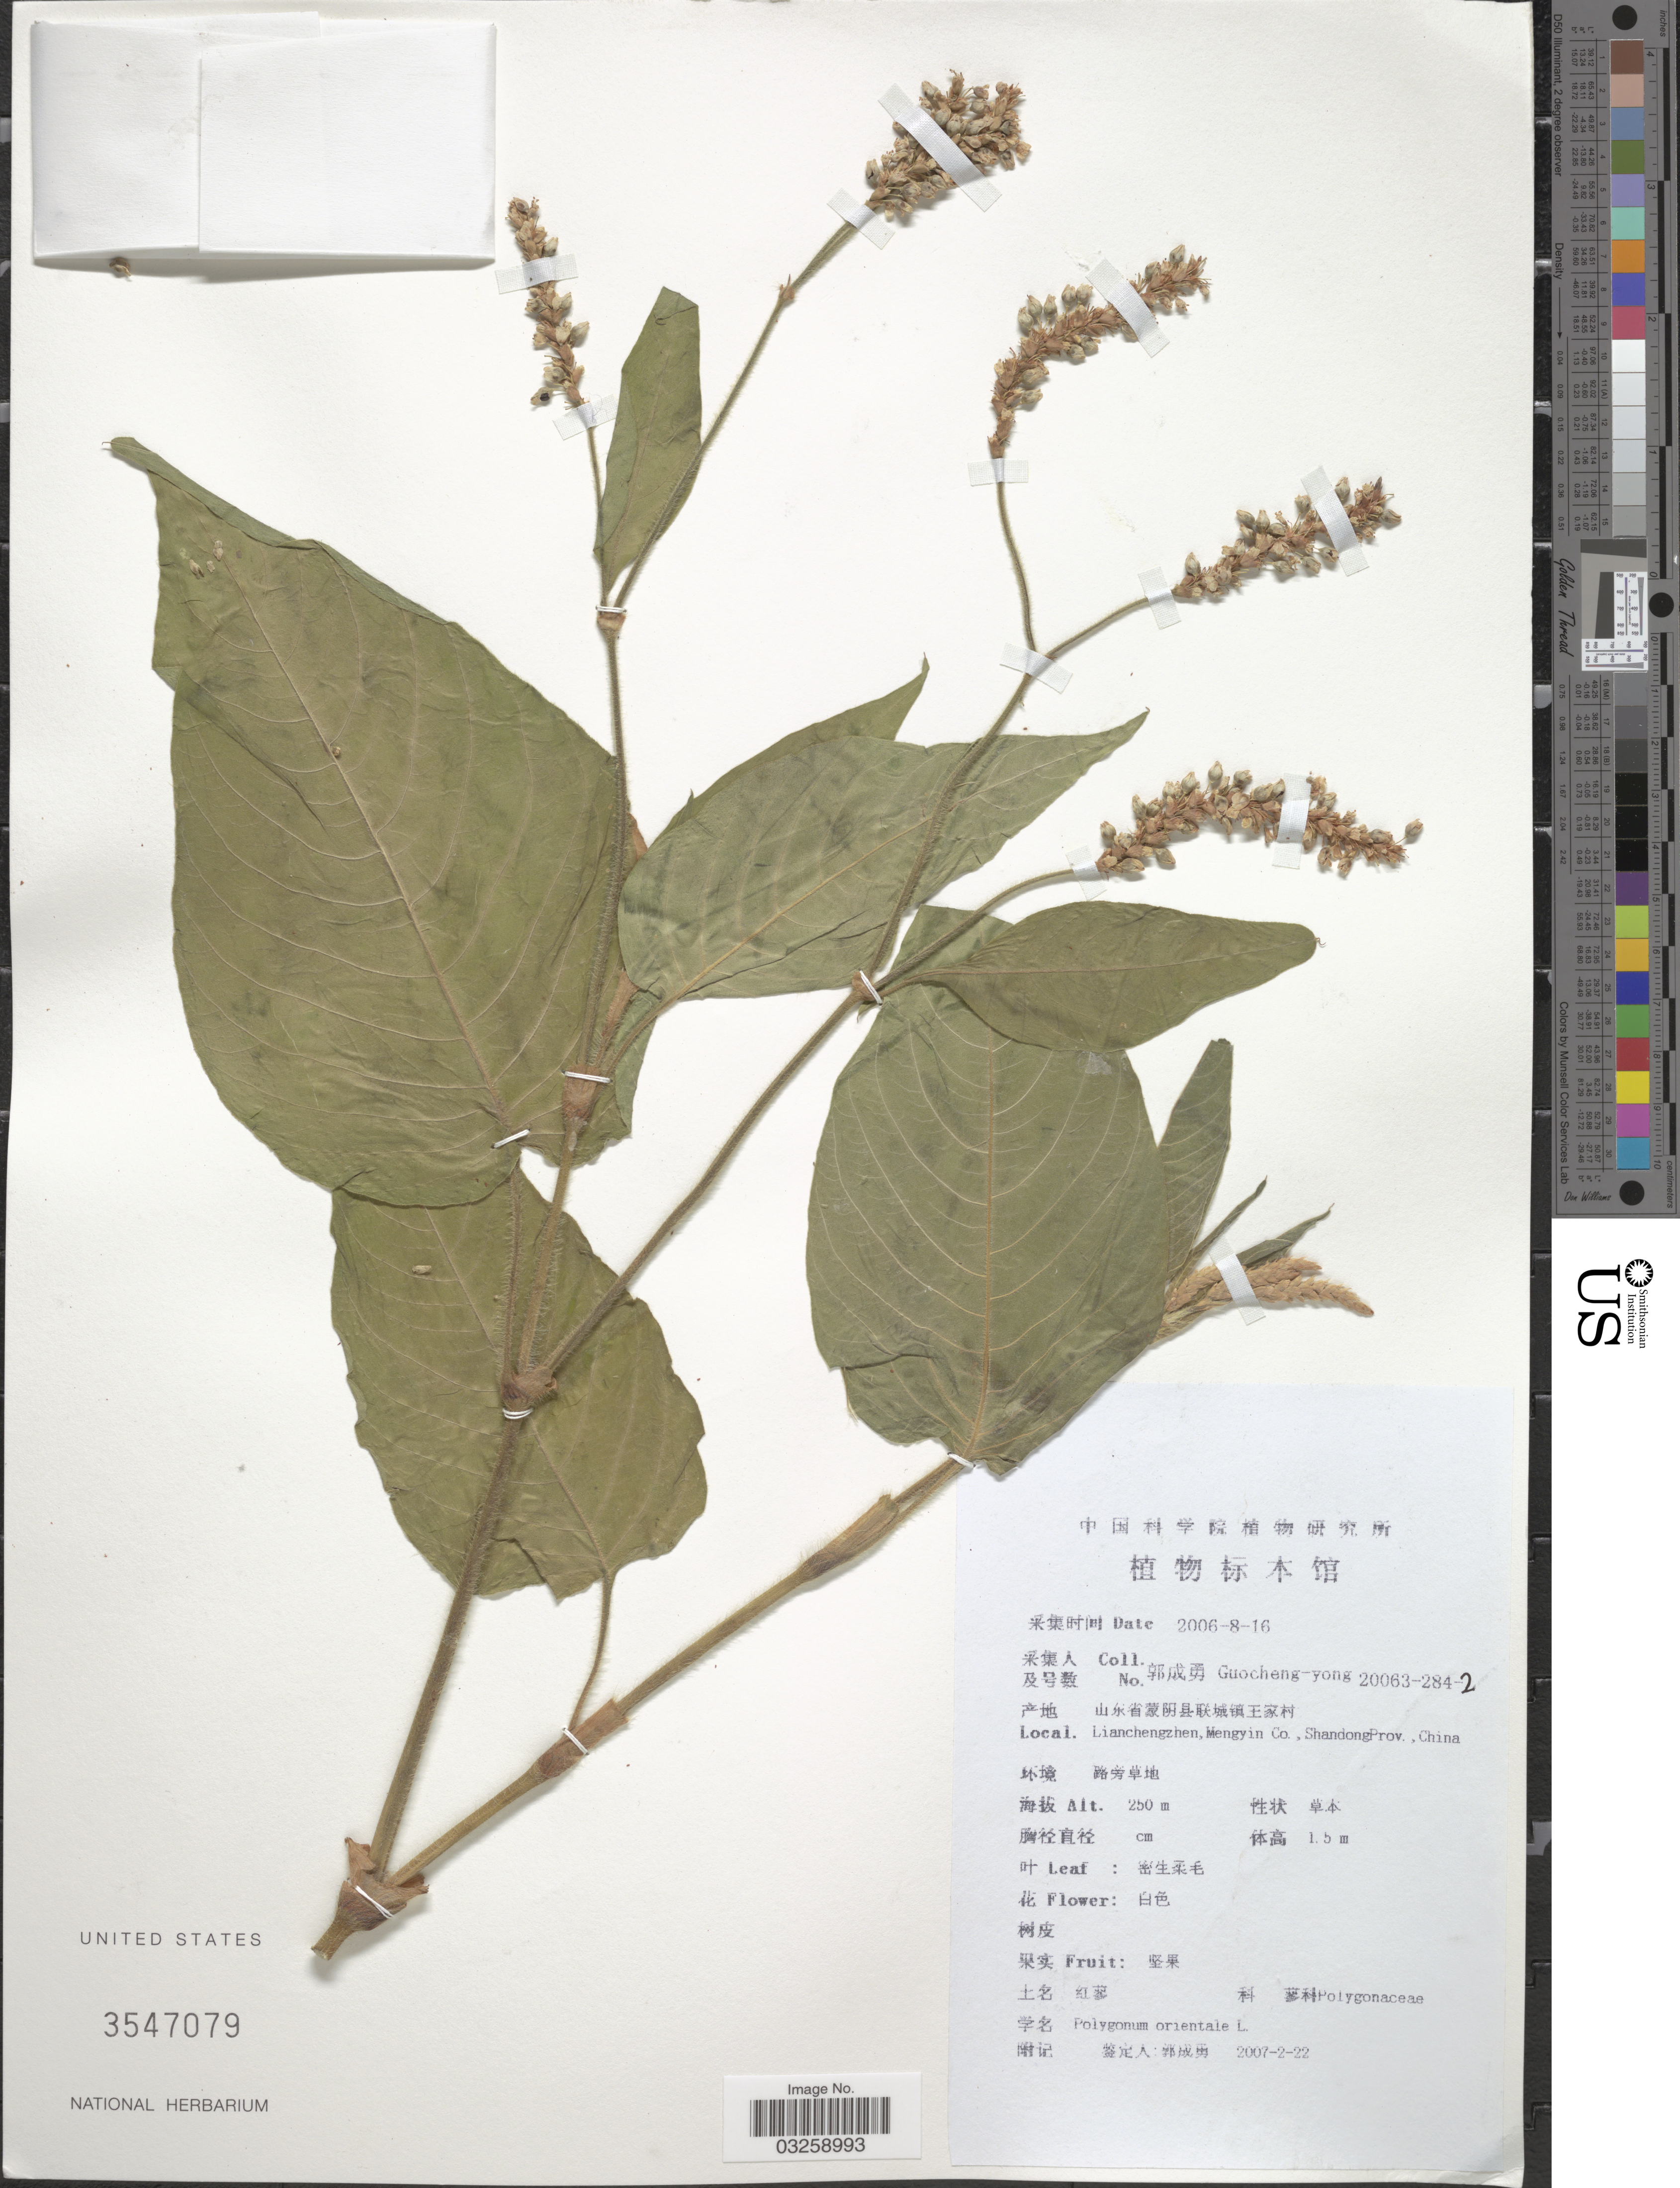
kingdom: Plantae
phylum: Tracheophyta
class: Magnoliopsida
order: Caryophyllales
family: Polygonaceae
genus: Polygonum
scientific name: Polygonum orientale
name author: L.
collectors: Guo cheng-yong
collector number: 20063-284-2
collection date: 2006-08-16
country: China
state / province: Shandong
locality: Lianchengzhen, Mengyin Co., Shandong Prov.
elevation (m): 250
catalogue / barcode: US 3547079